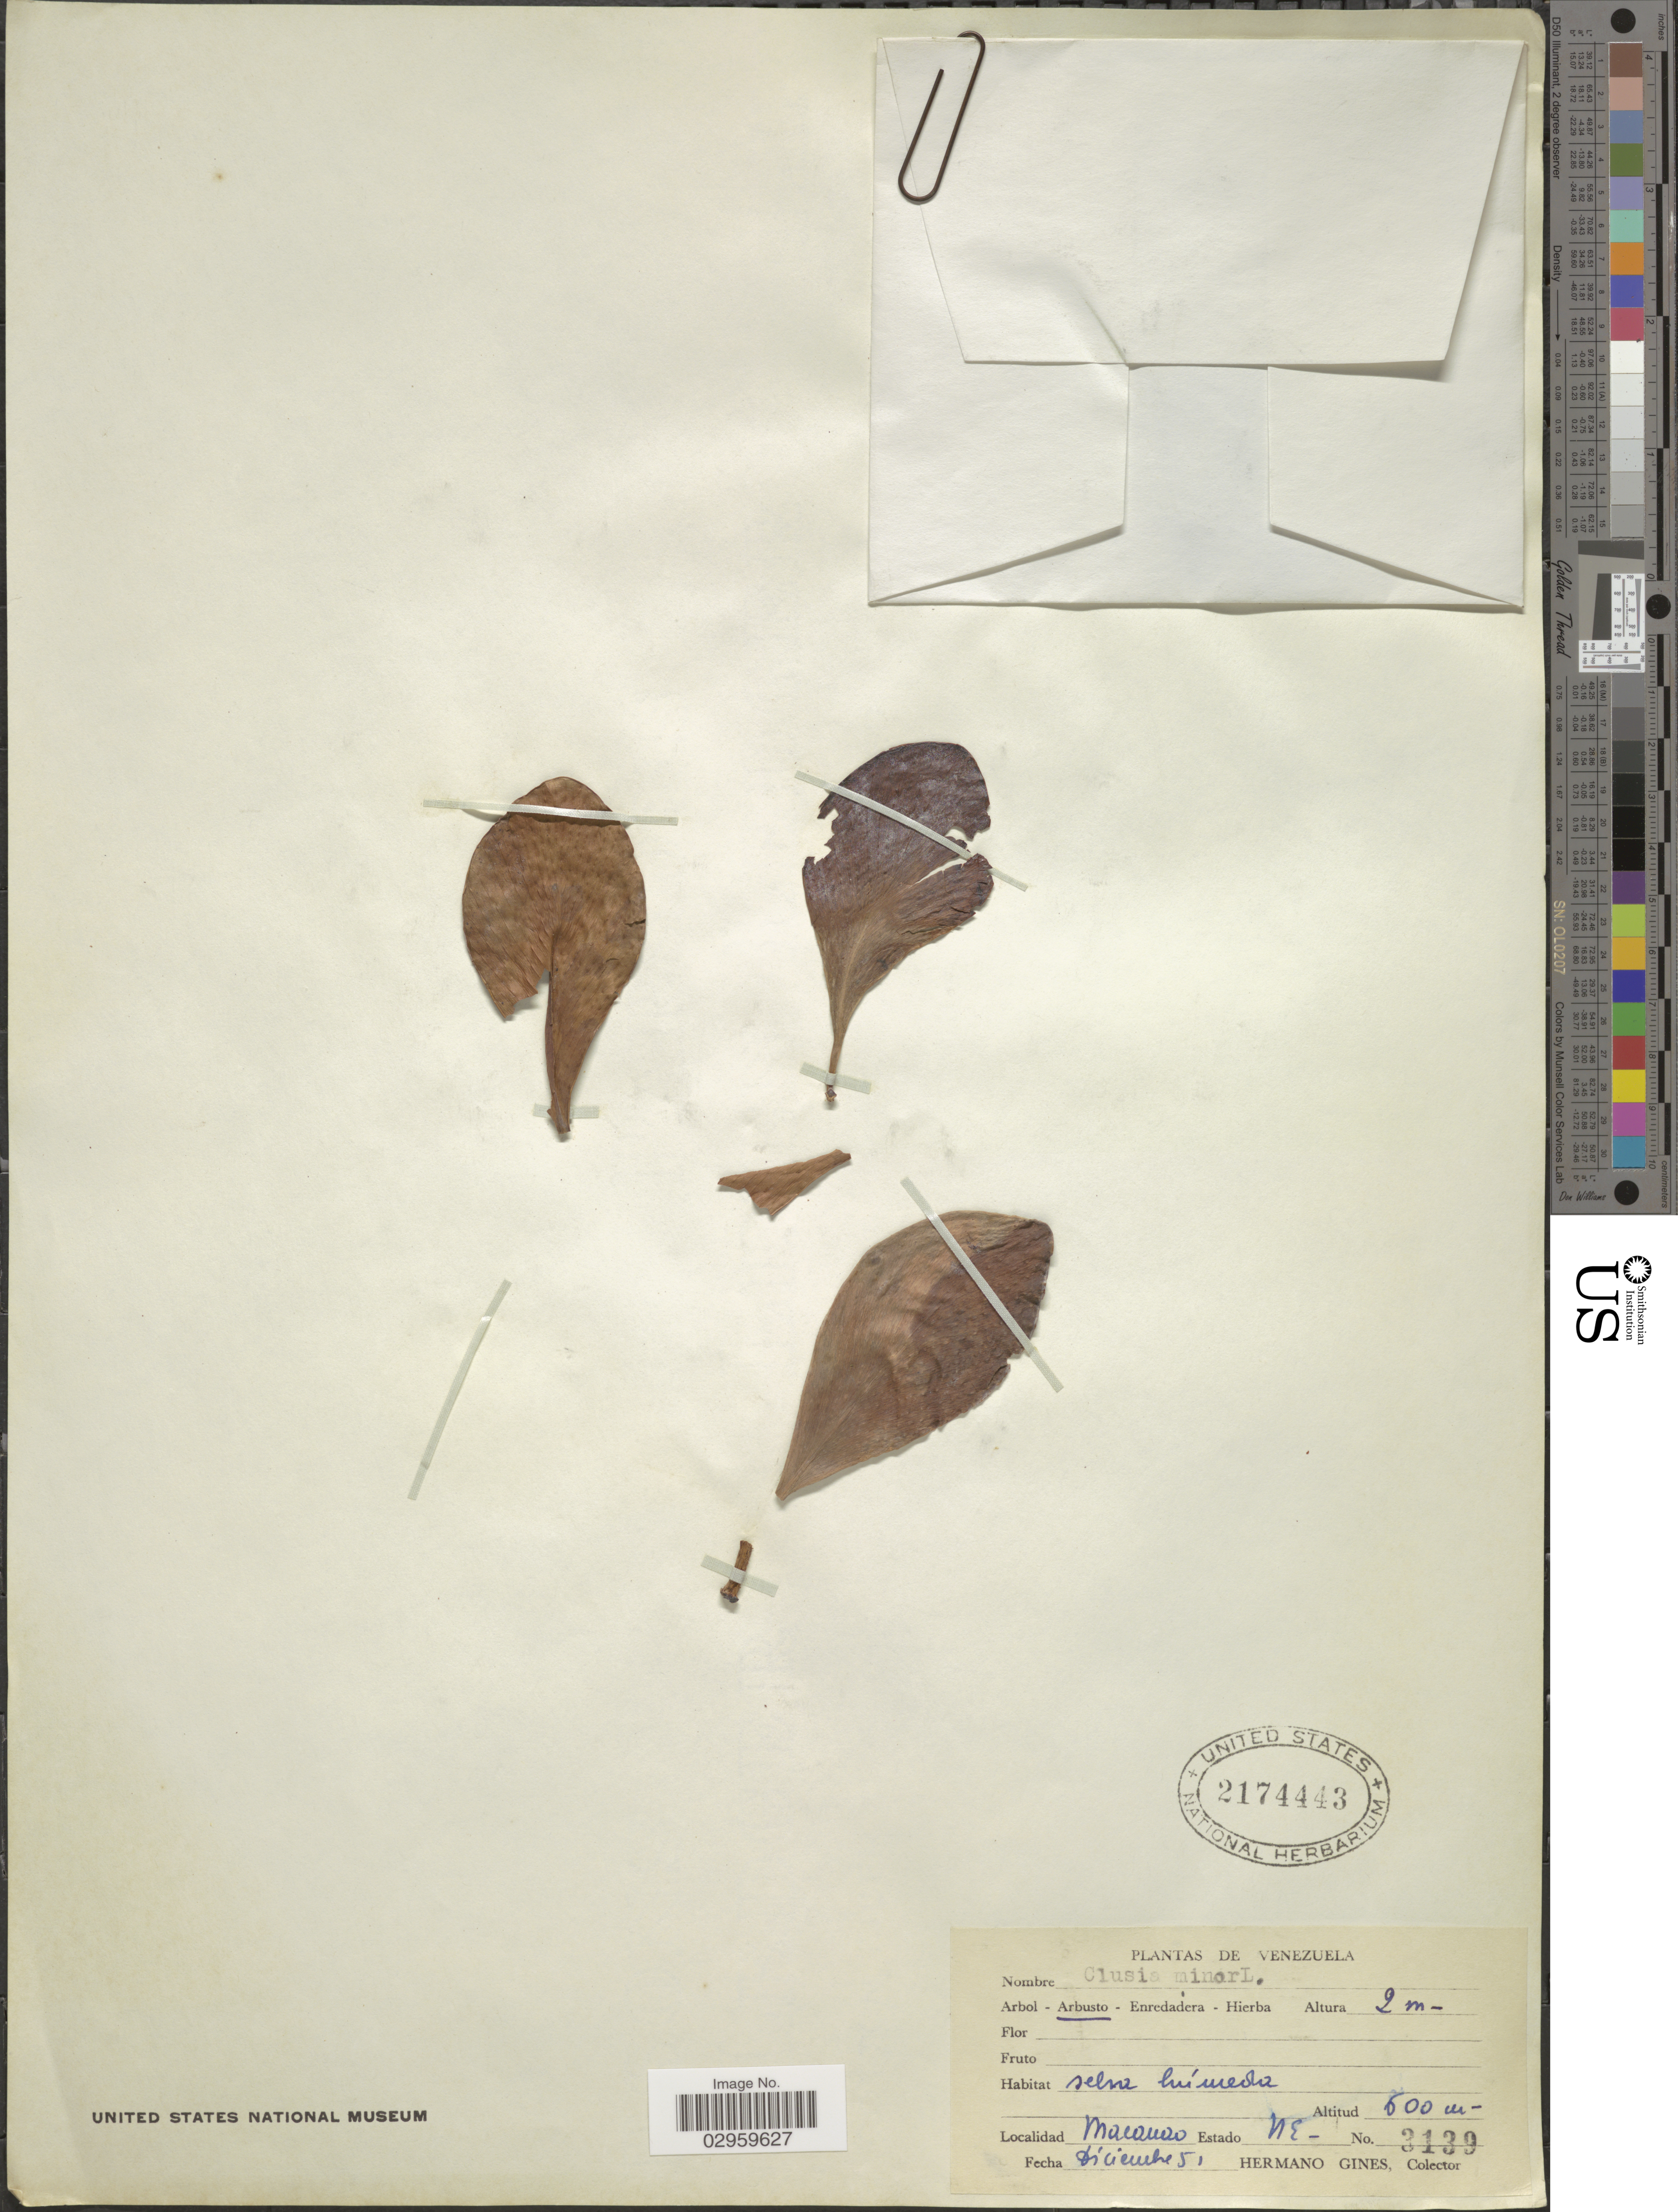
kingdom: Plantae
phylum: Tracheophyta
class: Magnoliopsida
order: Malpighiales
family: Clusiaceae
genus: Clusia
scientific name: Clusia minor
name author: L.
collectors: Bro. Gines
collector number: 3139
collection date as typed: Transcribed d/m/y: /12/51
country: Venezuela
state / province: Nueva Esparta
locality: Macanao. Estado NE.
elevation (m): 600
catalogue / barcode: US 2174443